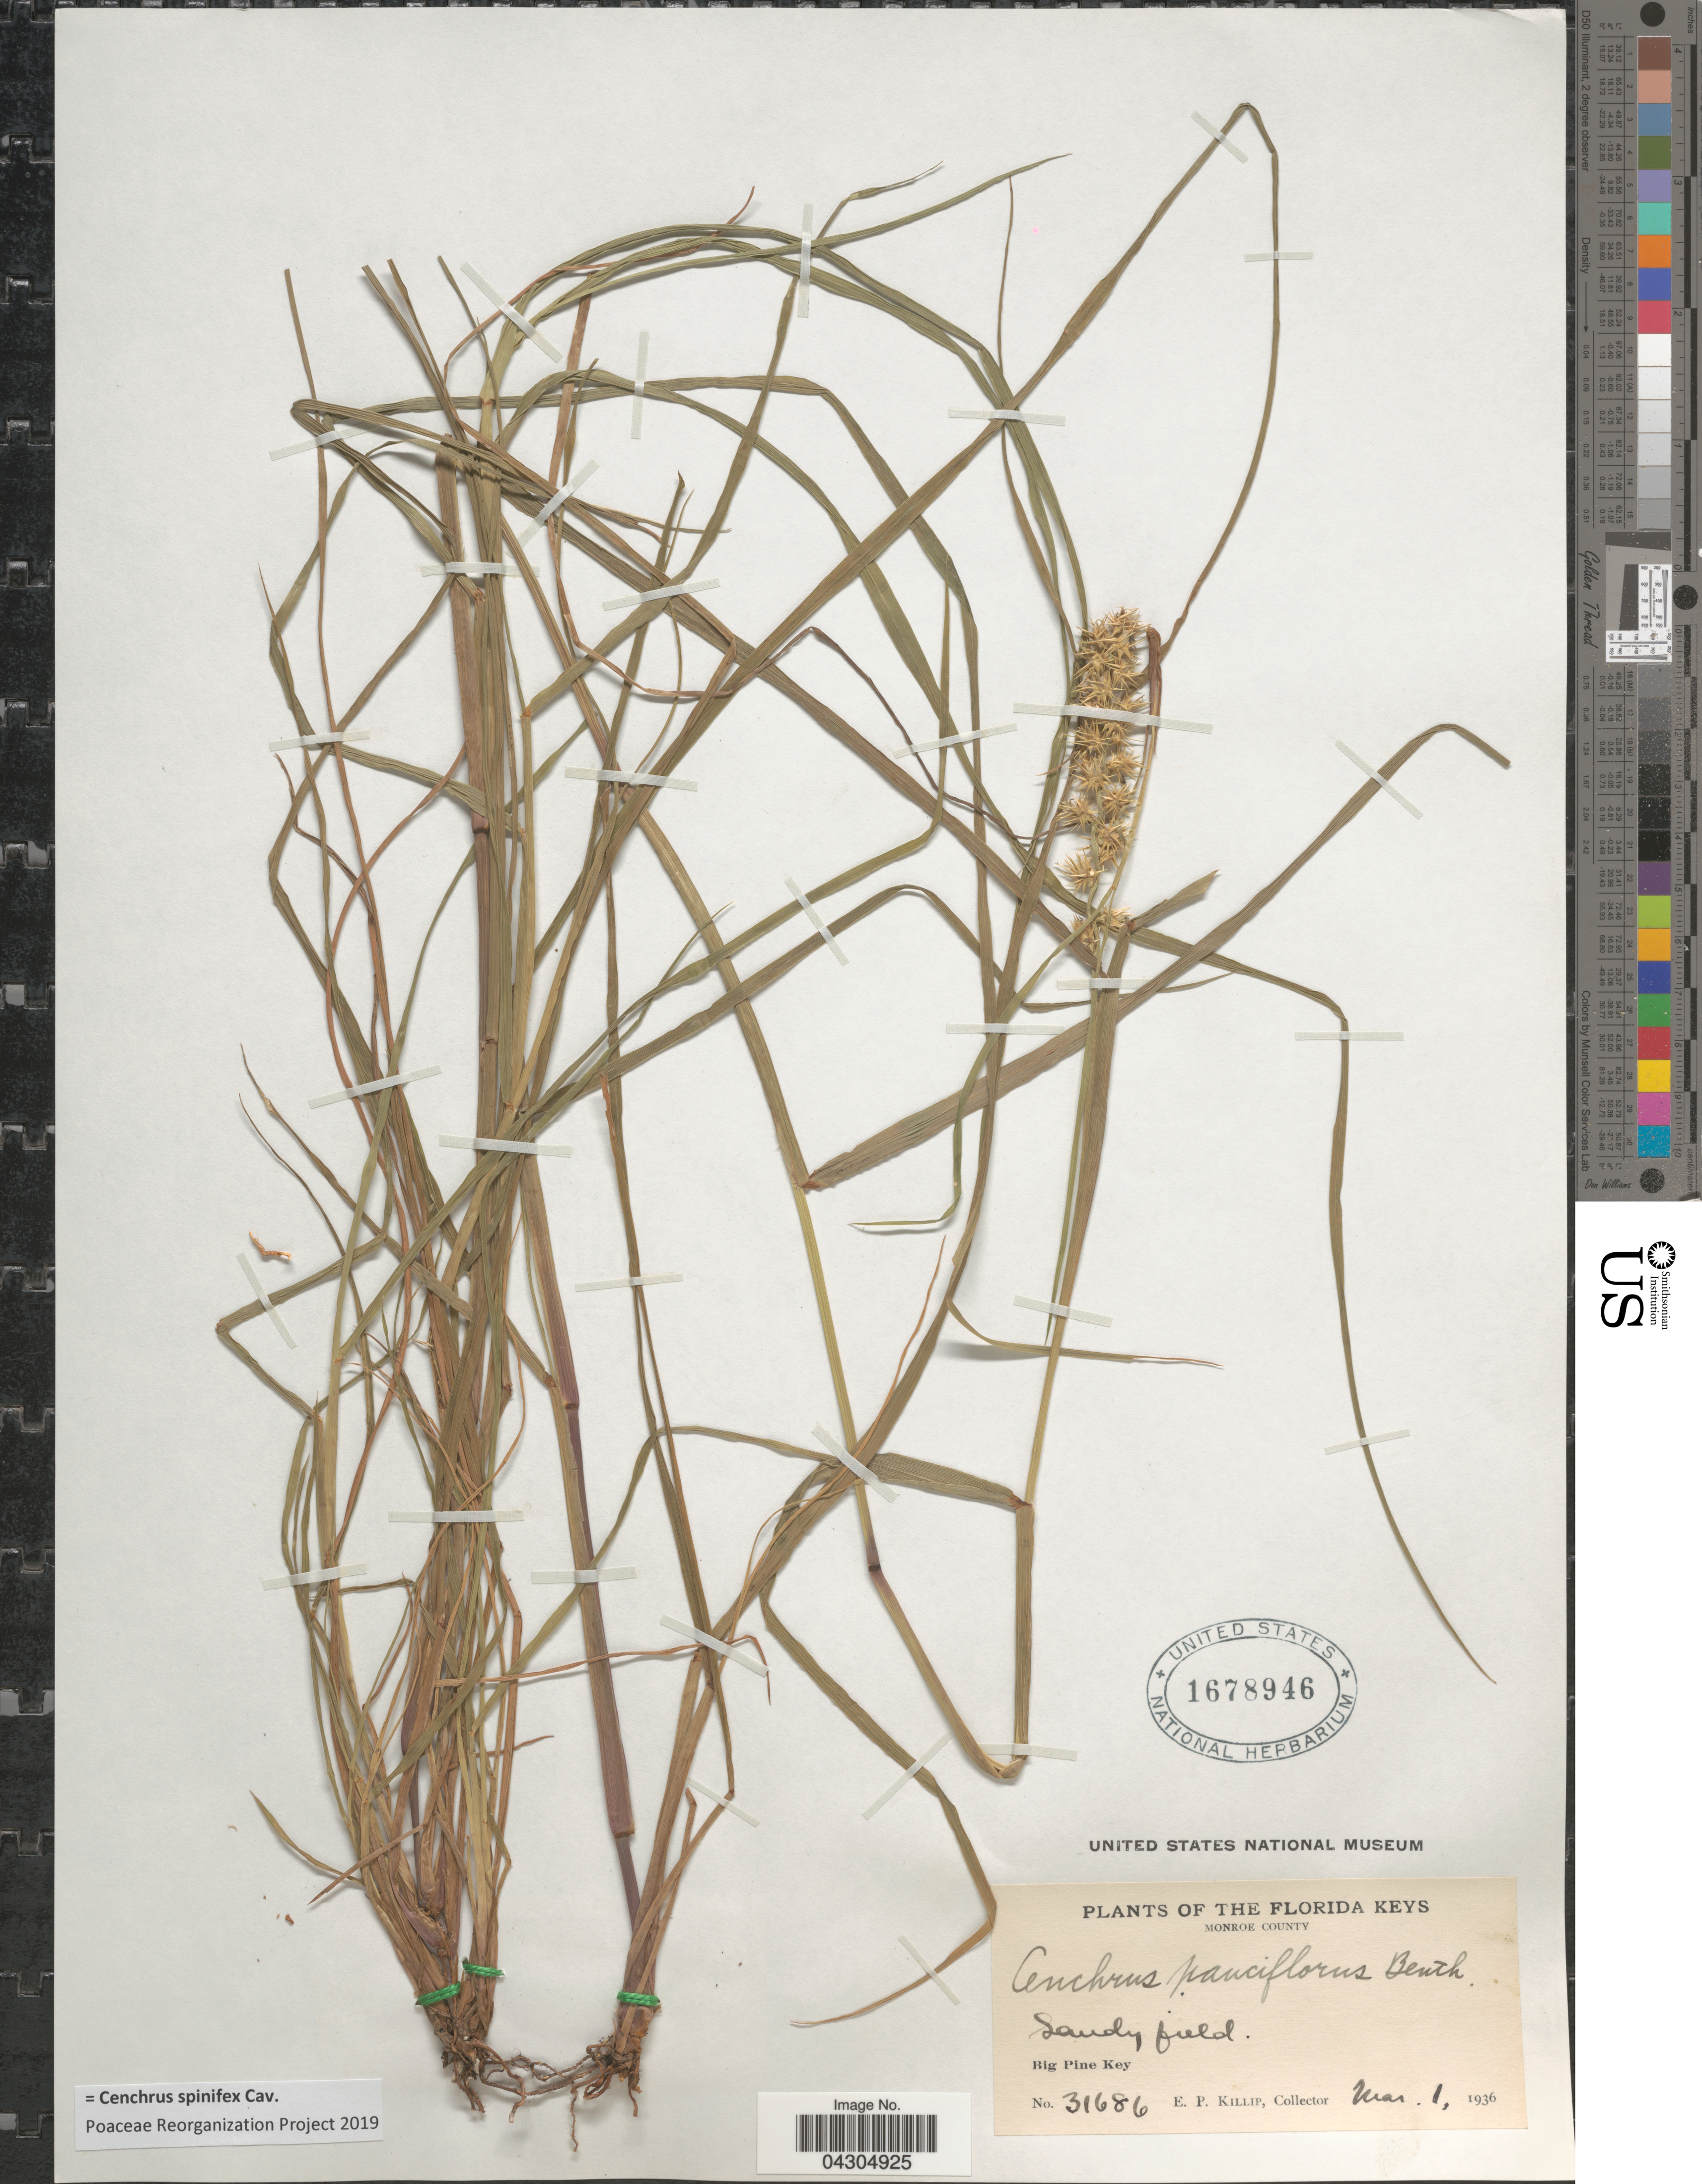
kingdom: Plantae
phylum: Tracheophyta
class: Liliopsida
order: Poales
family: Poaceae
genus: Cenchrus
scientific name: Cenchrus spinifex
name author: Cav.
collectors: E. P. Killip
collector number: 31686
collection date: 1936-03-01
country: United States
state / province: Florida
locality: Florida Keys. Monroe County. Sandy field. Big Pine Key.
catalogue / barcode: US 1678946